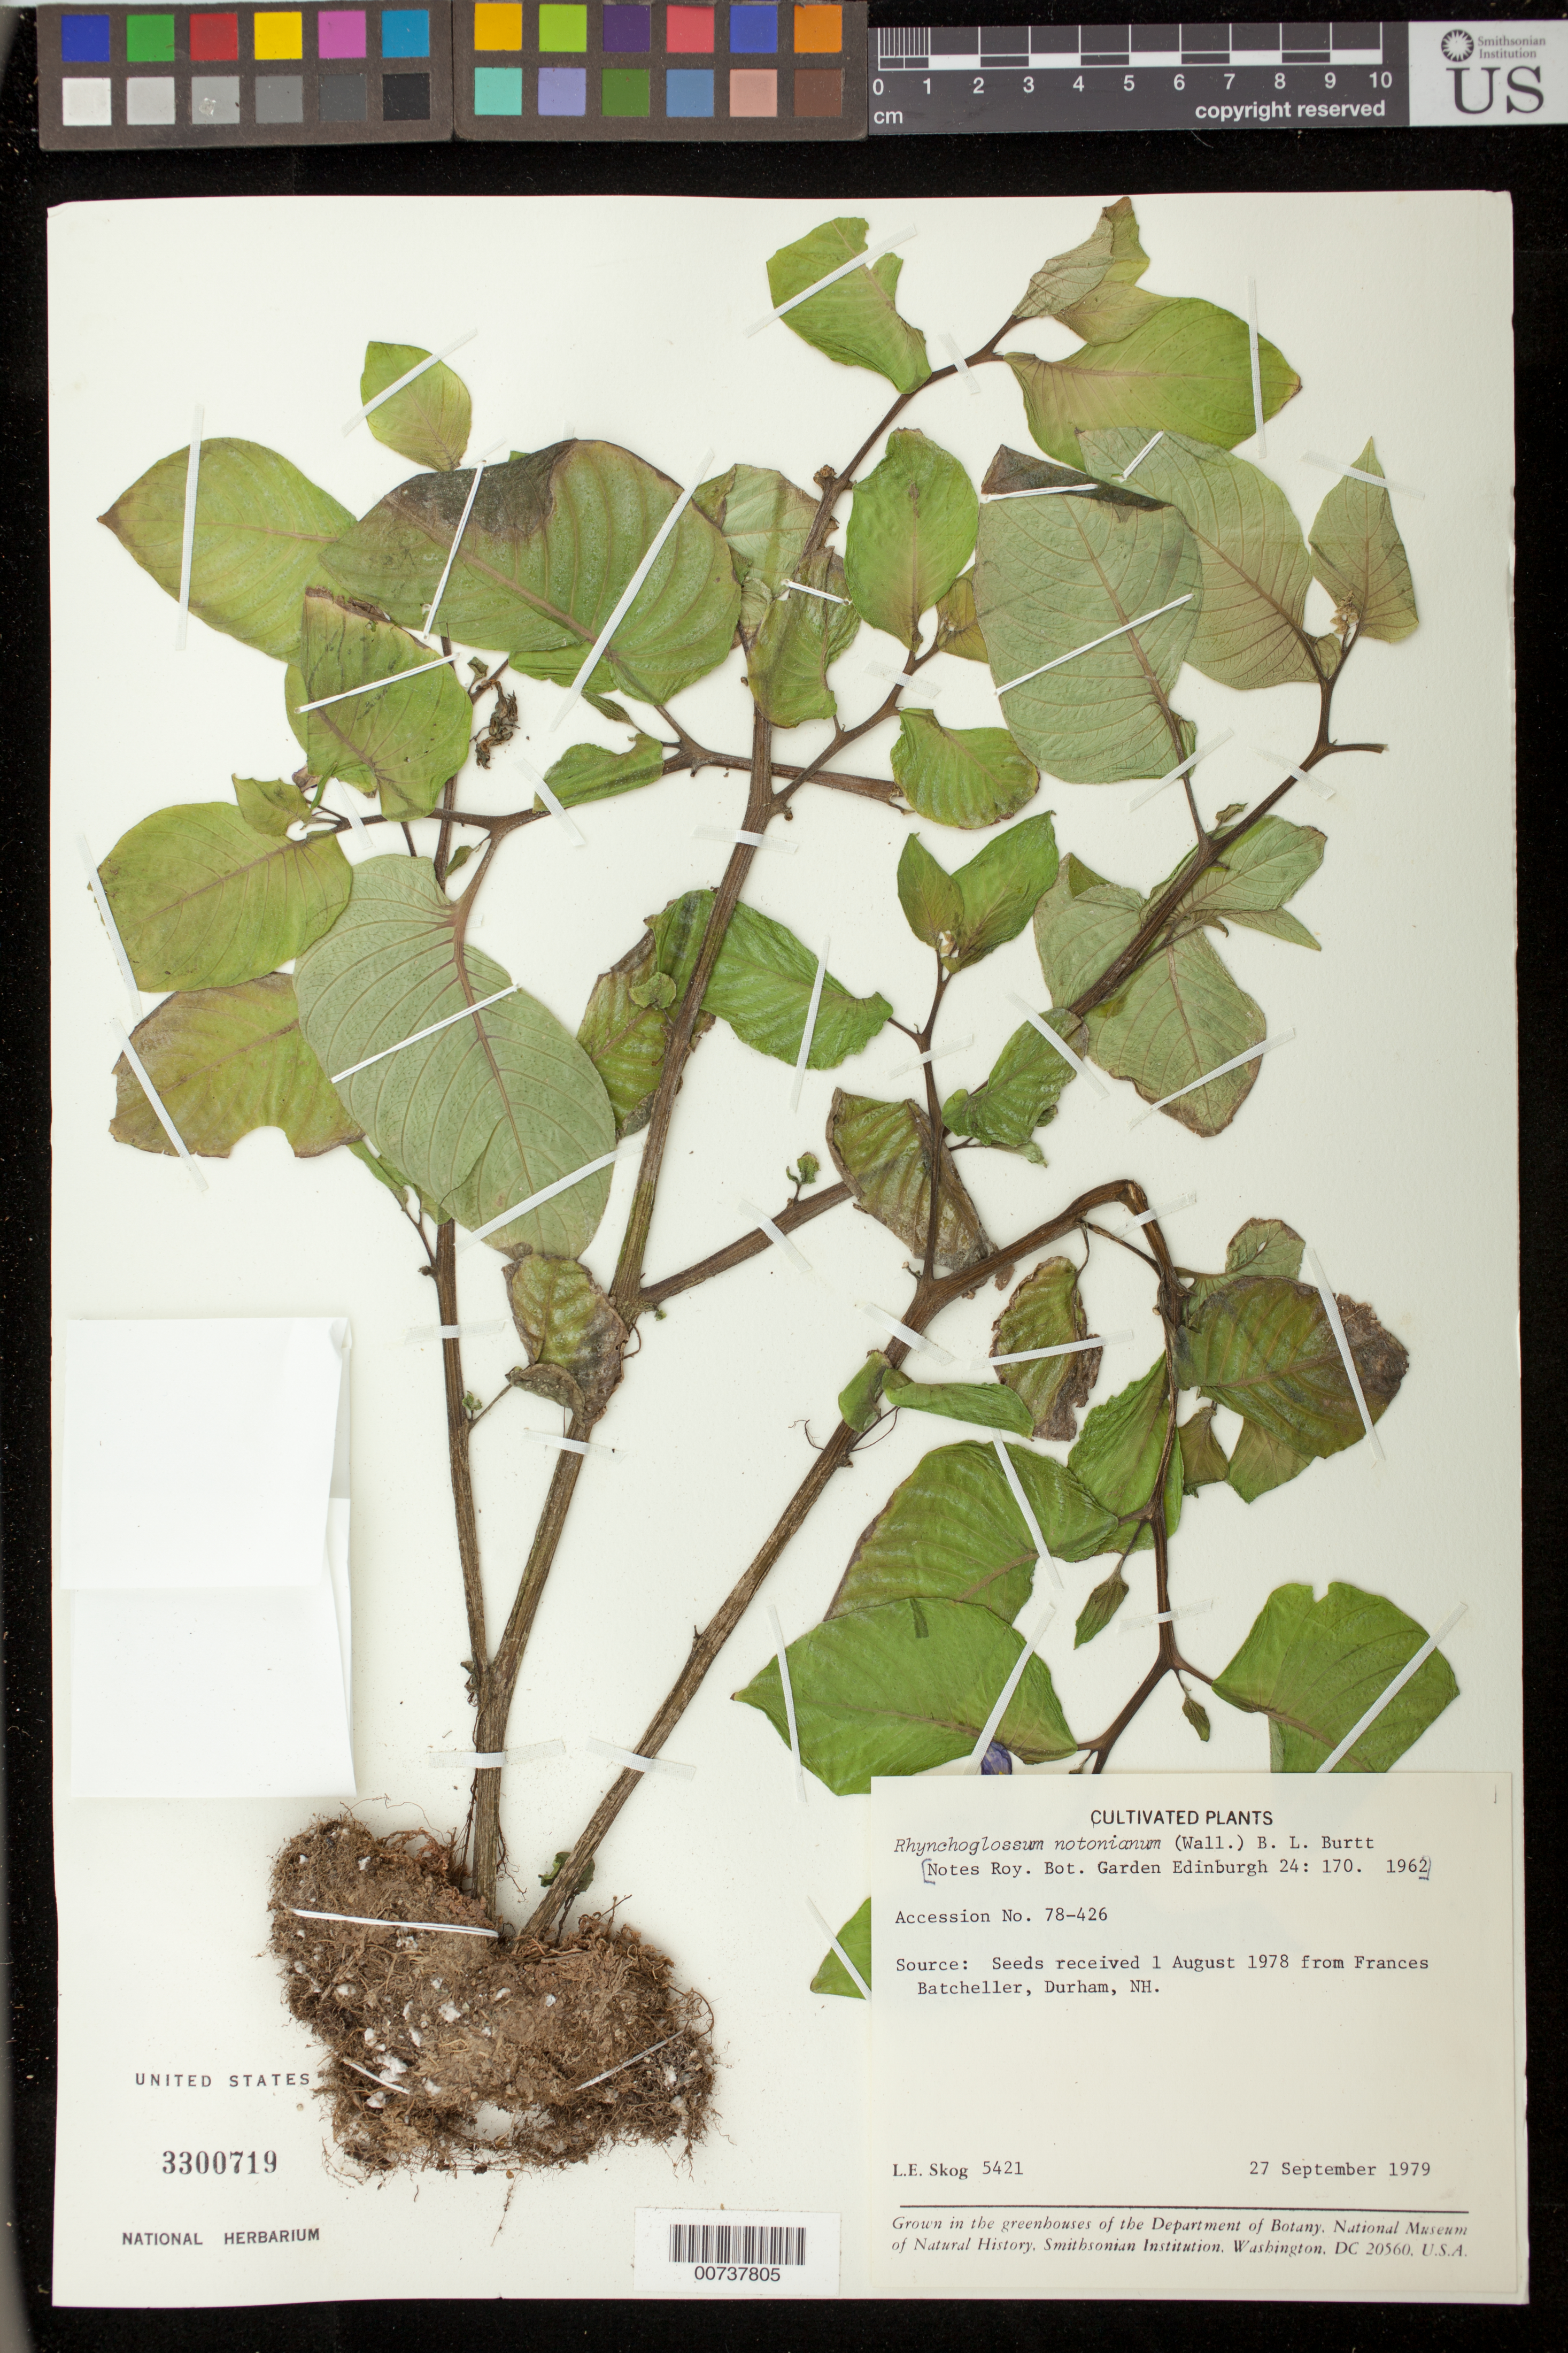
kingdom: Plantae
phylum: Tracheophyta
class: Magnoliopsida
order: Lamiales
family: Gesneriaceae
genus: Rhynchoglossum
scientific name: Rhynchoglossum notonianum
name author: (Wall.) B.L. Burtt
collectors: L. E. Skog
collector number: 5421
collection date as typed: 27 Sep 1979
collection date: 1979-09-27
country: United States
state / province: District of Columbia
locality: Grown in the greenhouses of the Dept. of Botany, NMNH, Smithsonian Institution, Washington, DC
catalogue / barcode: US 3300719